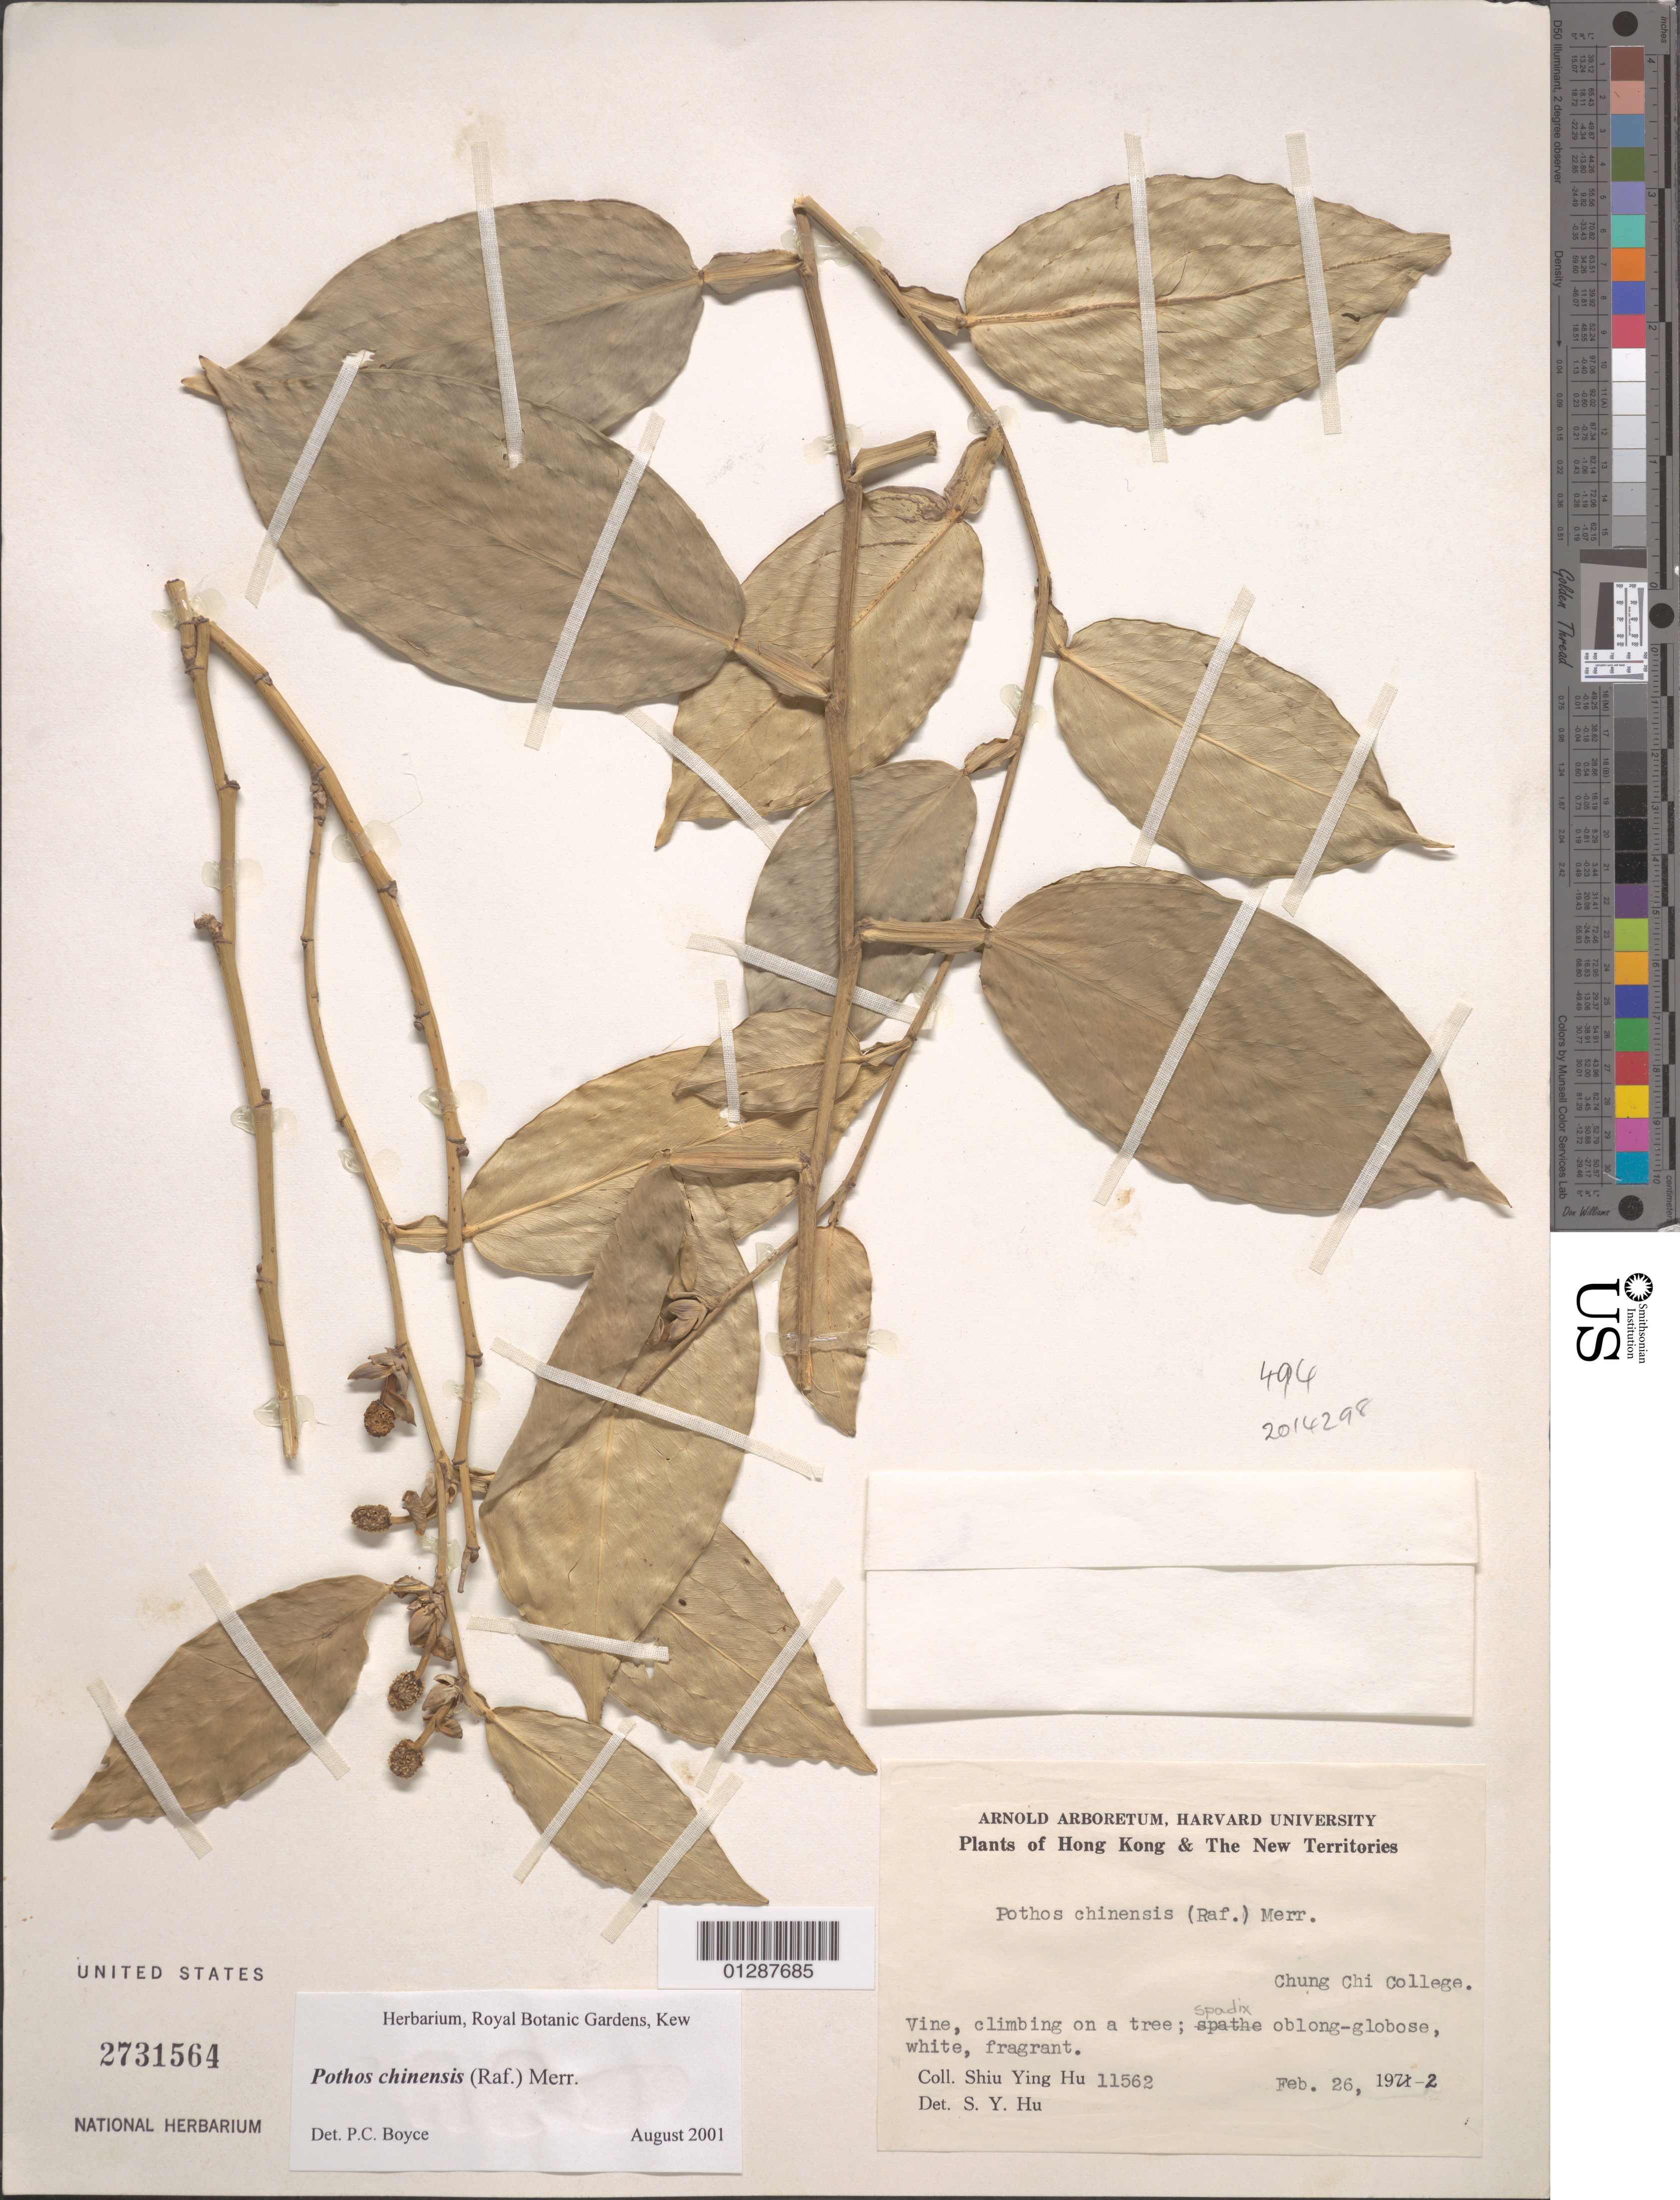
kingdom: Plantae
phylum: Tracheophyta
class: Liliopsida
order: Alismatales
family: Araceae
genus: Pothos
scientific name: Pothos chinensis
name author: (Raf.) Merr.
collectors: S. Y. Hu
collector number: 11562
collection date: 1972-02-26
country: China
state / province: Hong Kong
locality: The New Territories. Chung Chi College.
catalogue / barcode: US 2731564